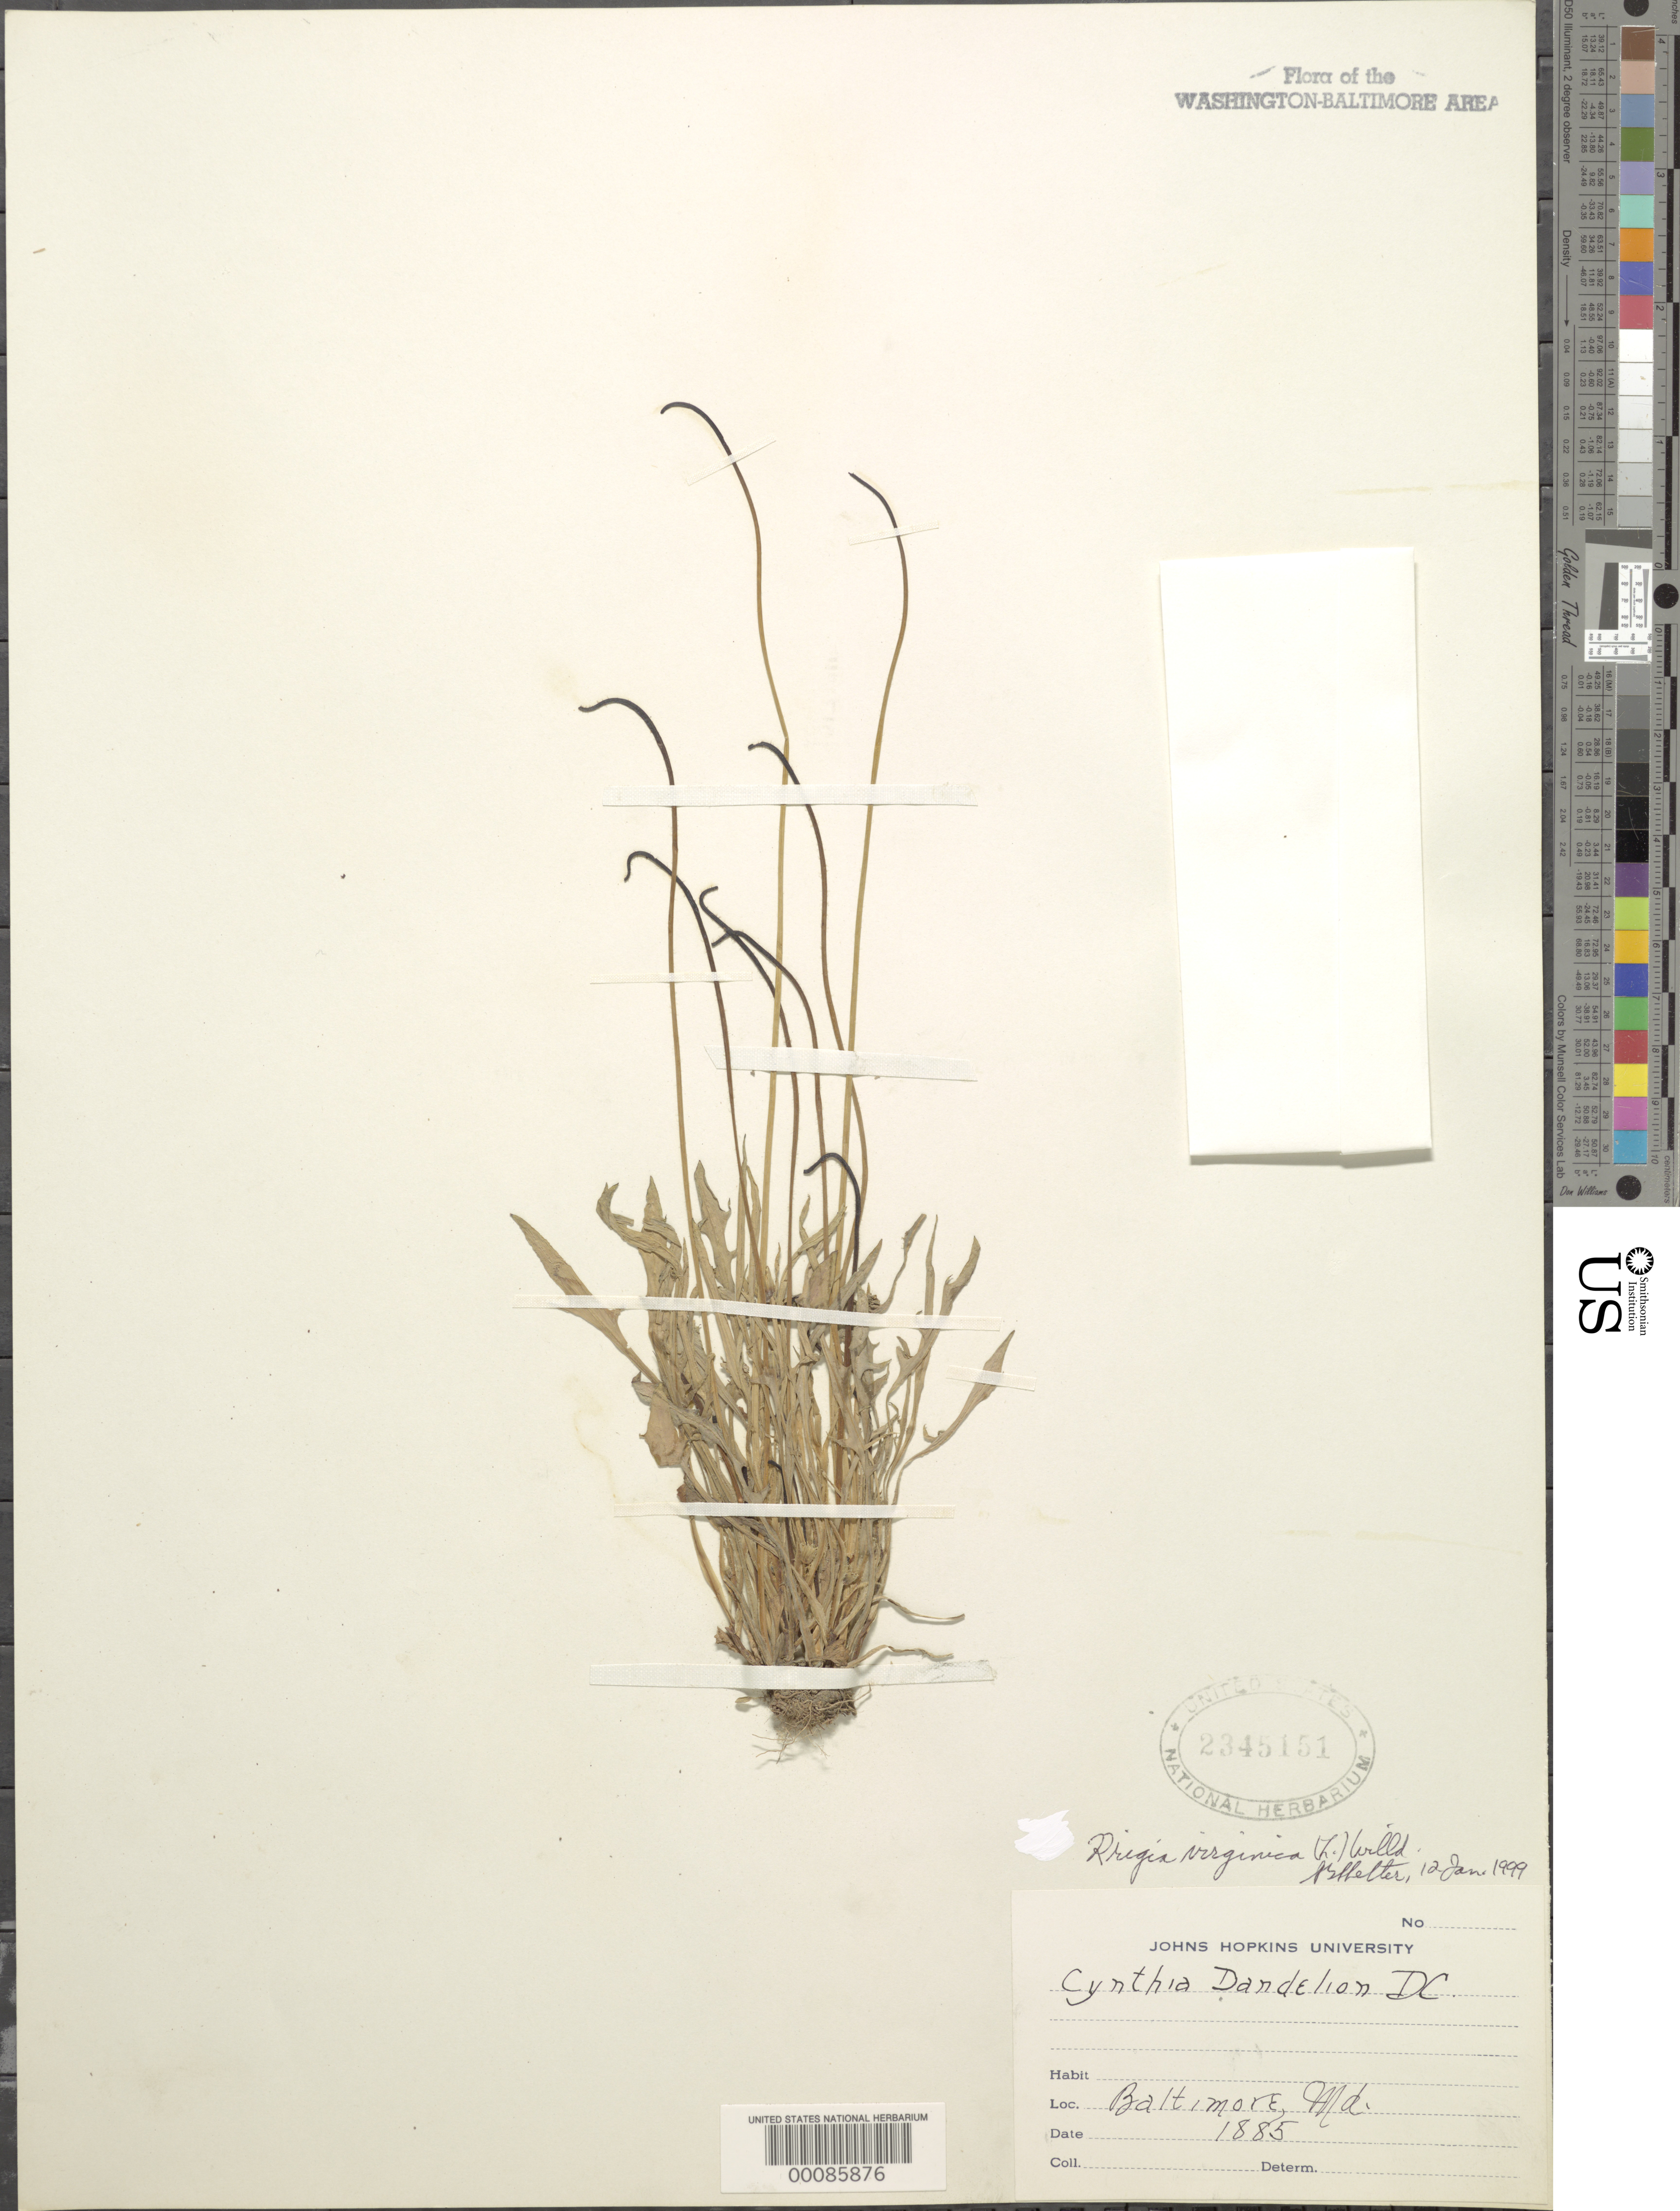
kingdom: Plantae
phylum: Tracheophyta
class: Magnoliopsida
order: Asterales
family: Asteraceae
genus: Krigia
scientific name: Krigia virginica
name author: (L.) Willd.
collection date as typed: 1885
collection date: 1885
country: United States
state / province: Maryland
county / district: City of Baltimore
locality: Baltimore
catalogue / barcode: US 2345151